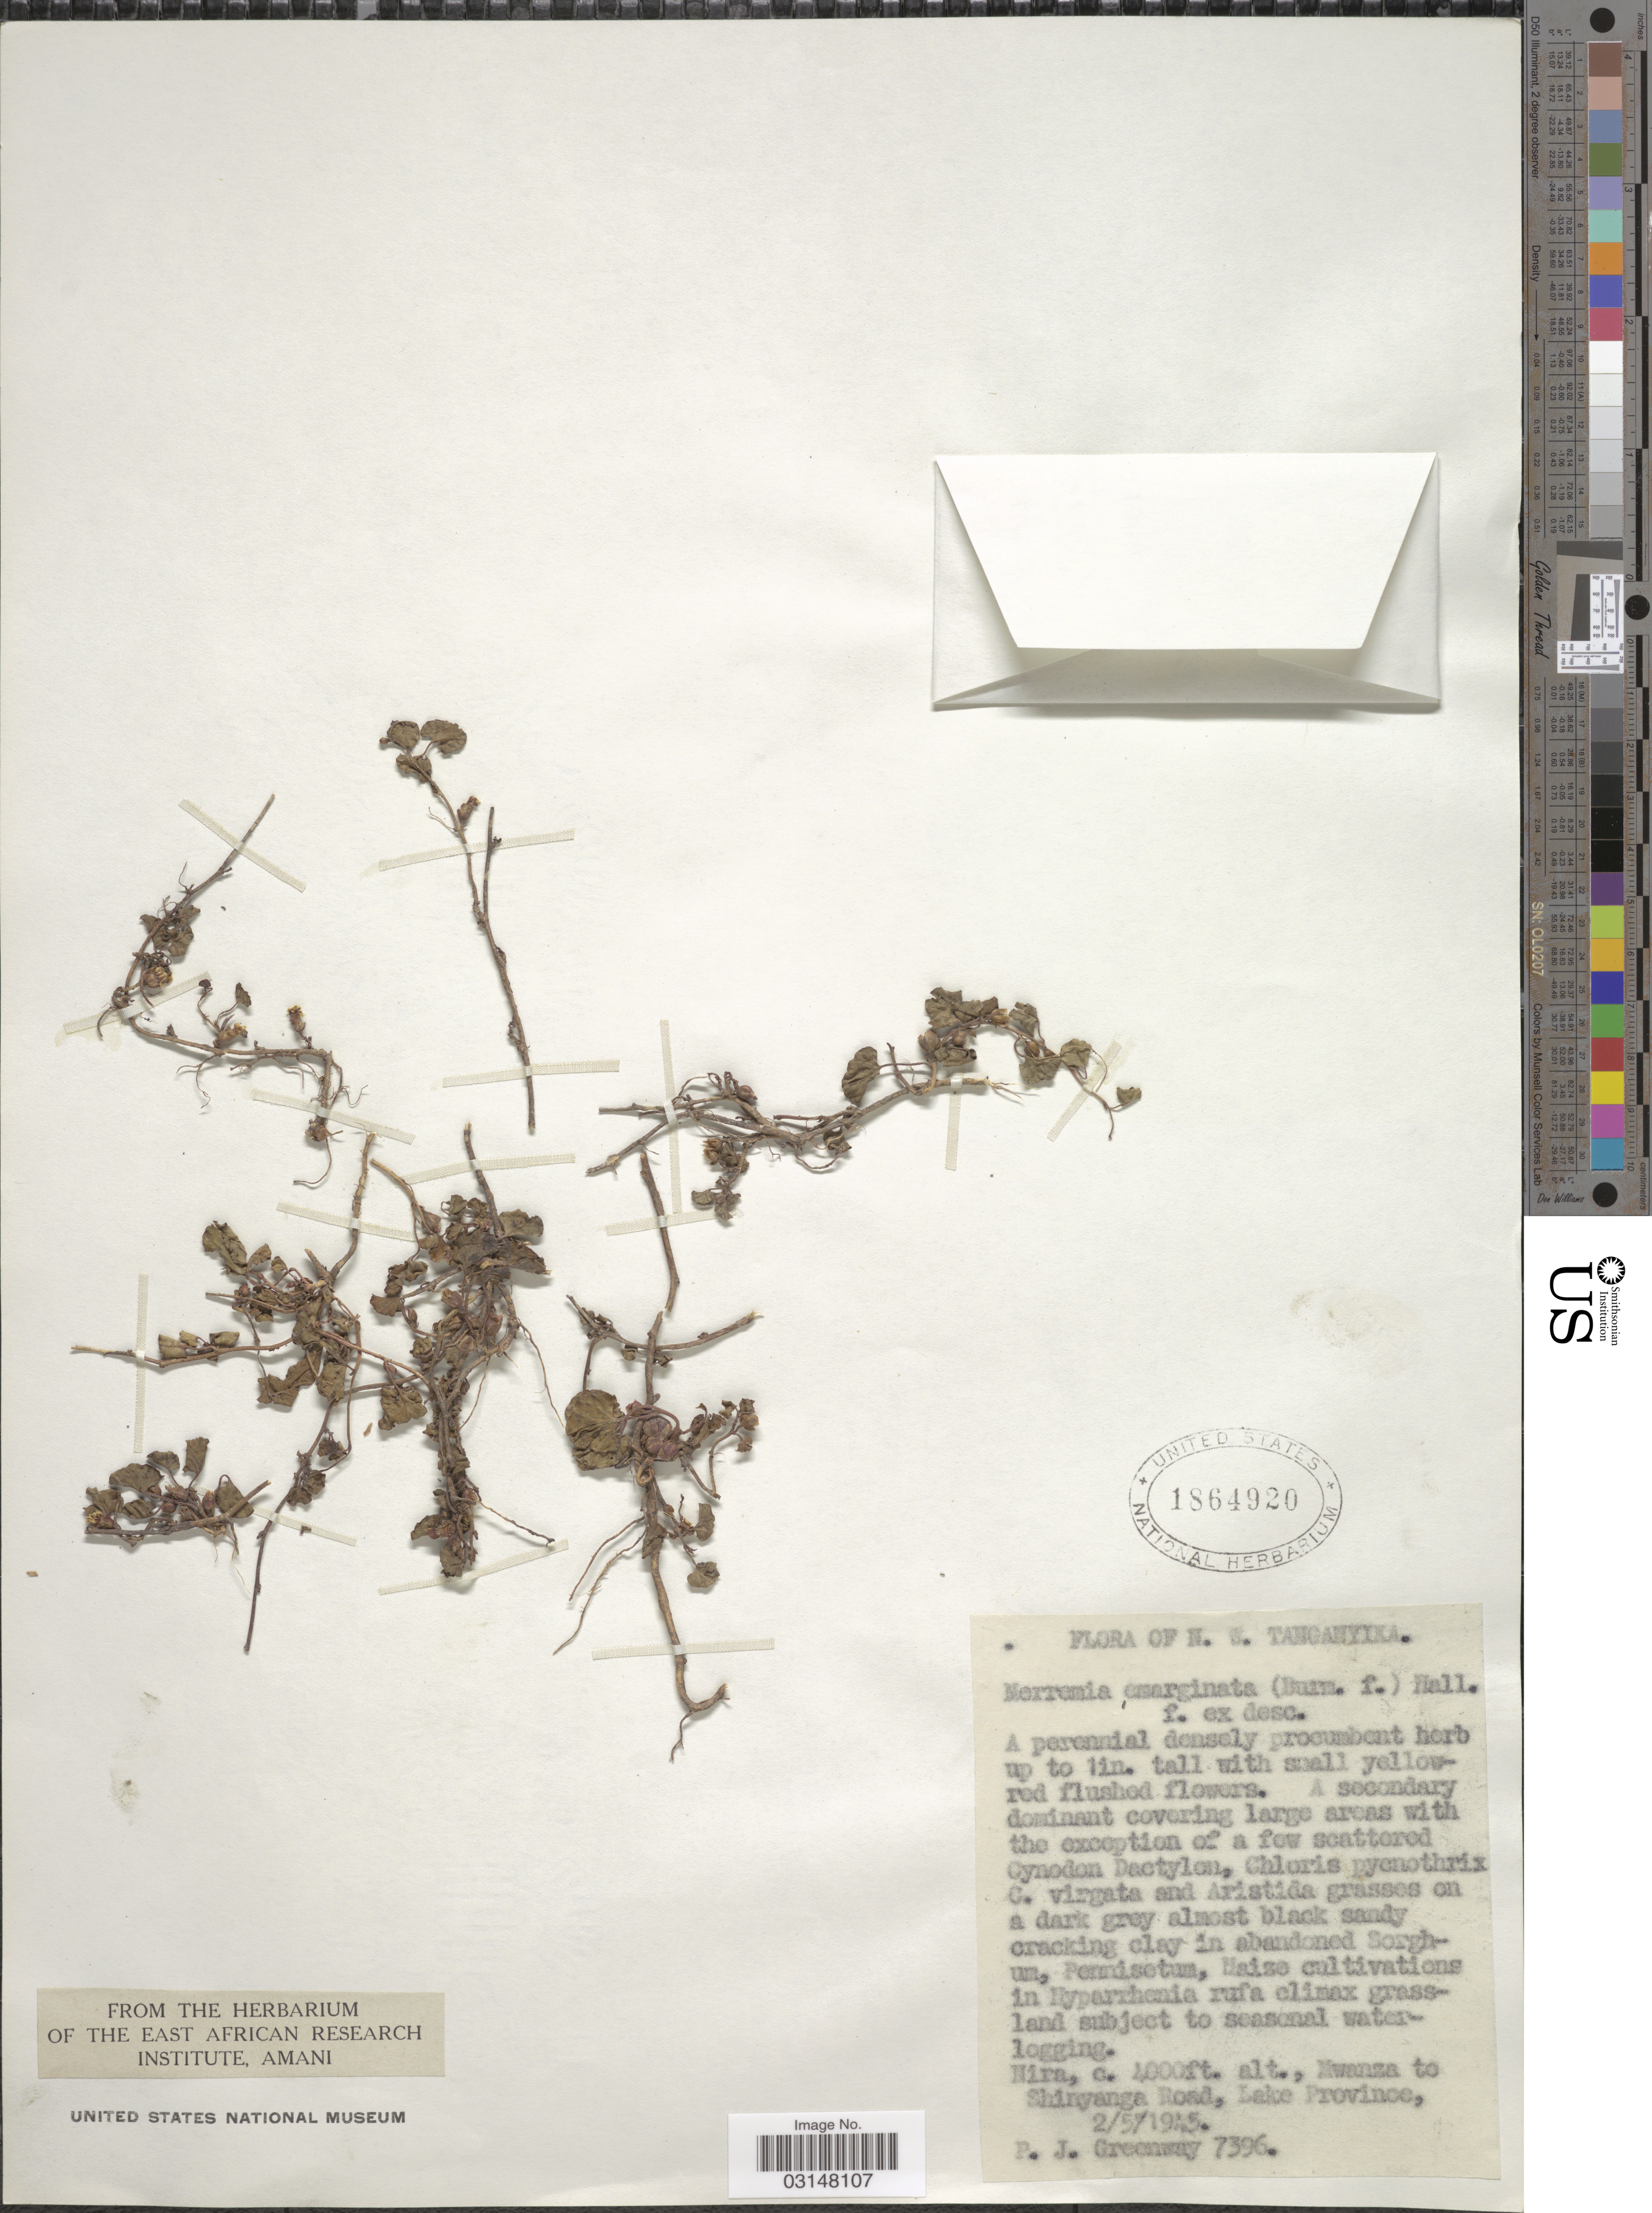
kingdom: Plantae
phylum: Tracheophyta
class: Magnoliopsida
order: Solanales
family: Convolvulaceae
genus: Merremia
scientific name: Merremia emarginata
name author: (Burm. f.) Hallier f.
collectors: P. J. Greenway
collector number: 7396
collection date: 1945-05-02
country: Tanzania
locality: N.S. Tanganyika. Nira, Mwanza to Shinyanga Road, Lake Province.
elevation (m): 1219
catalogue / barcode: US 1864920